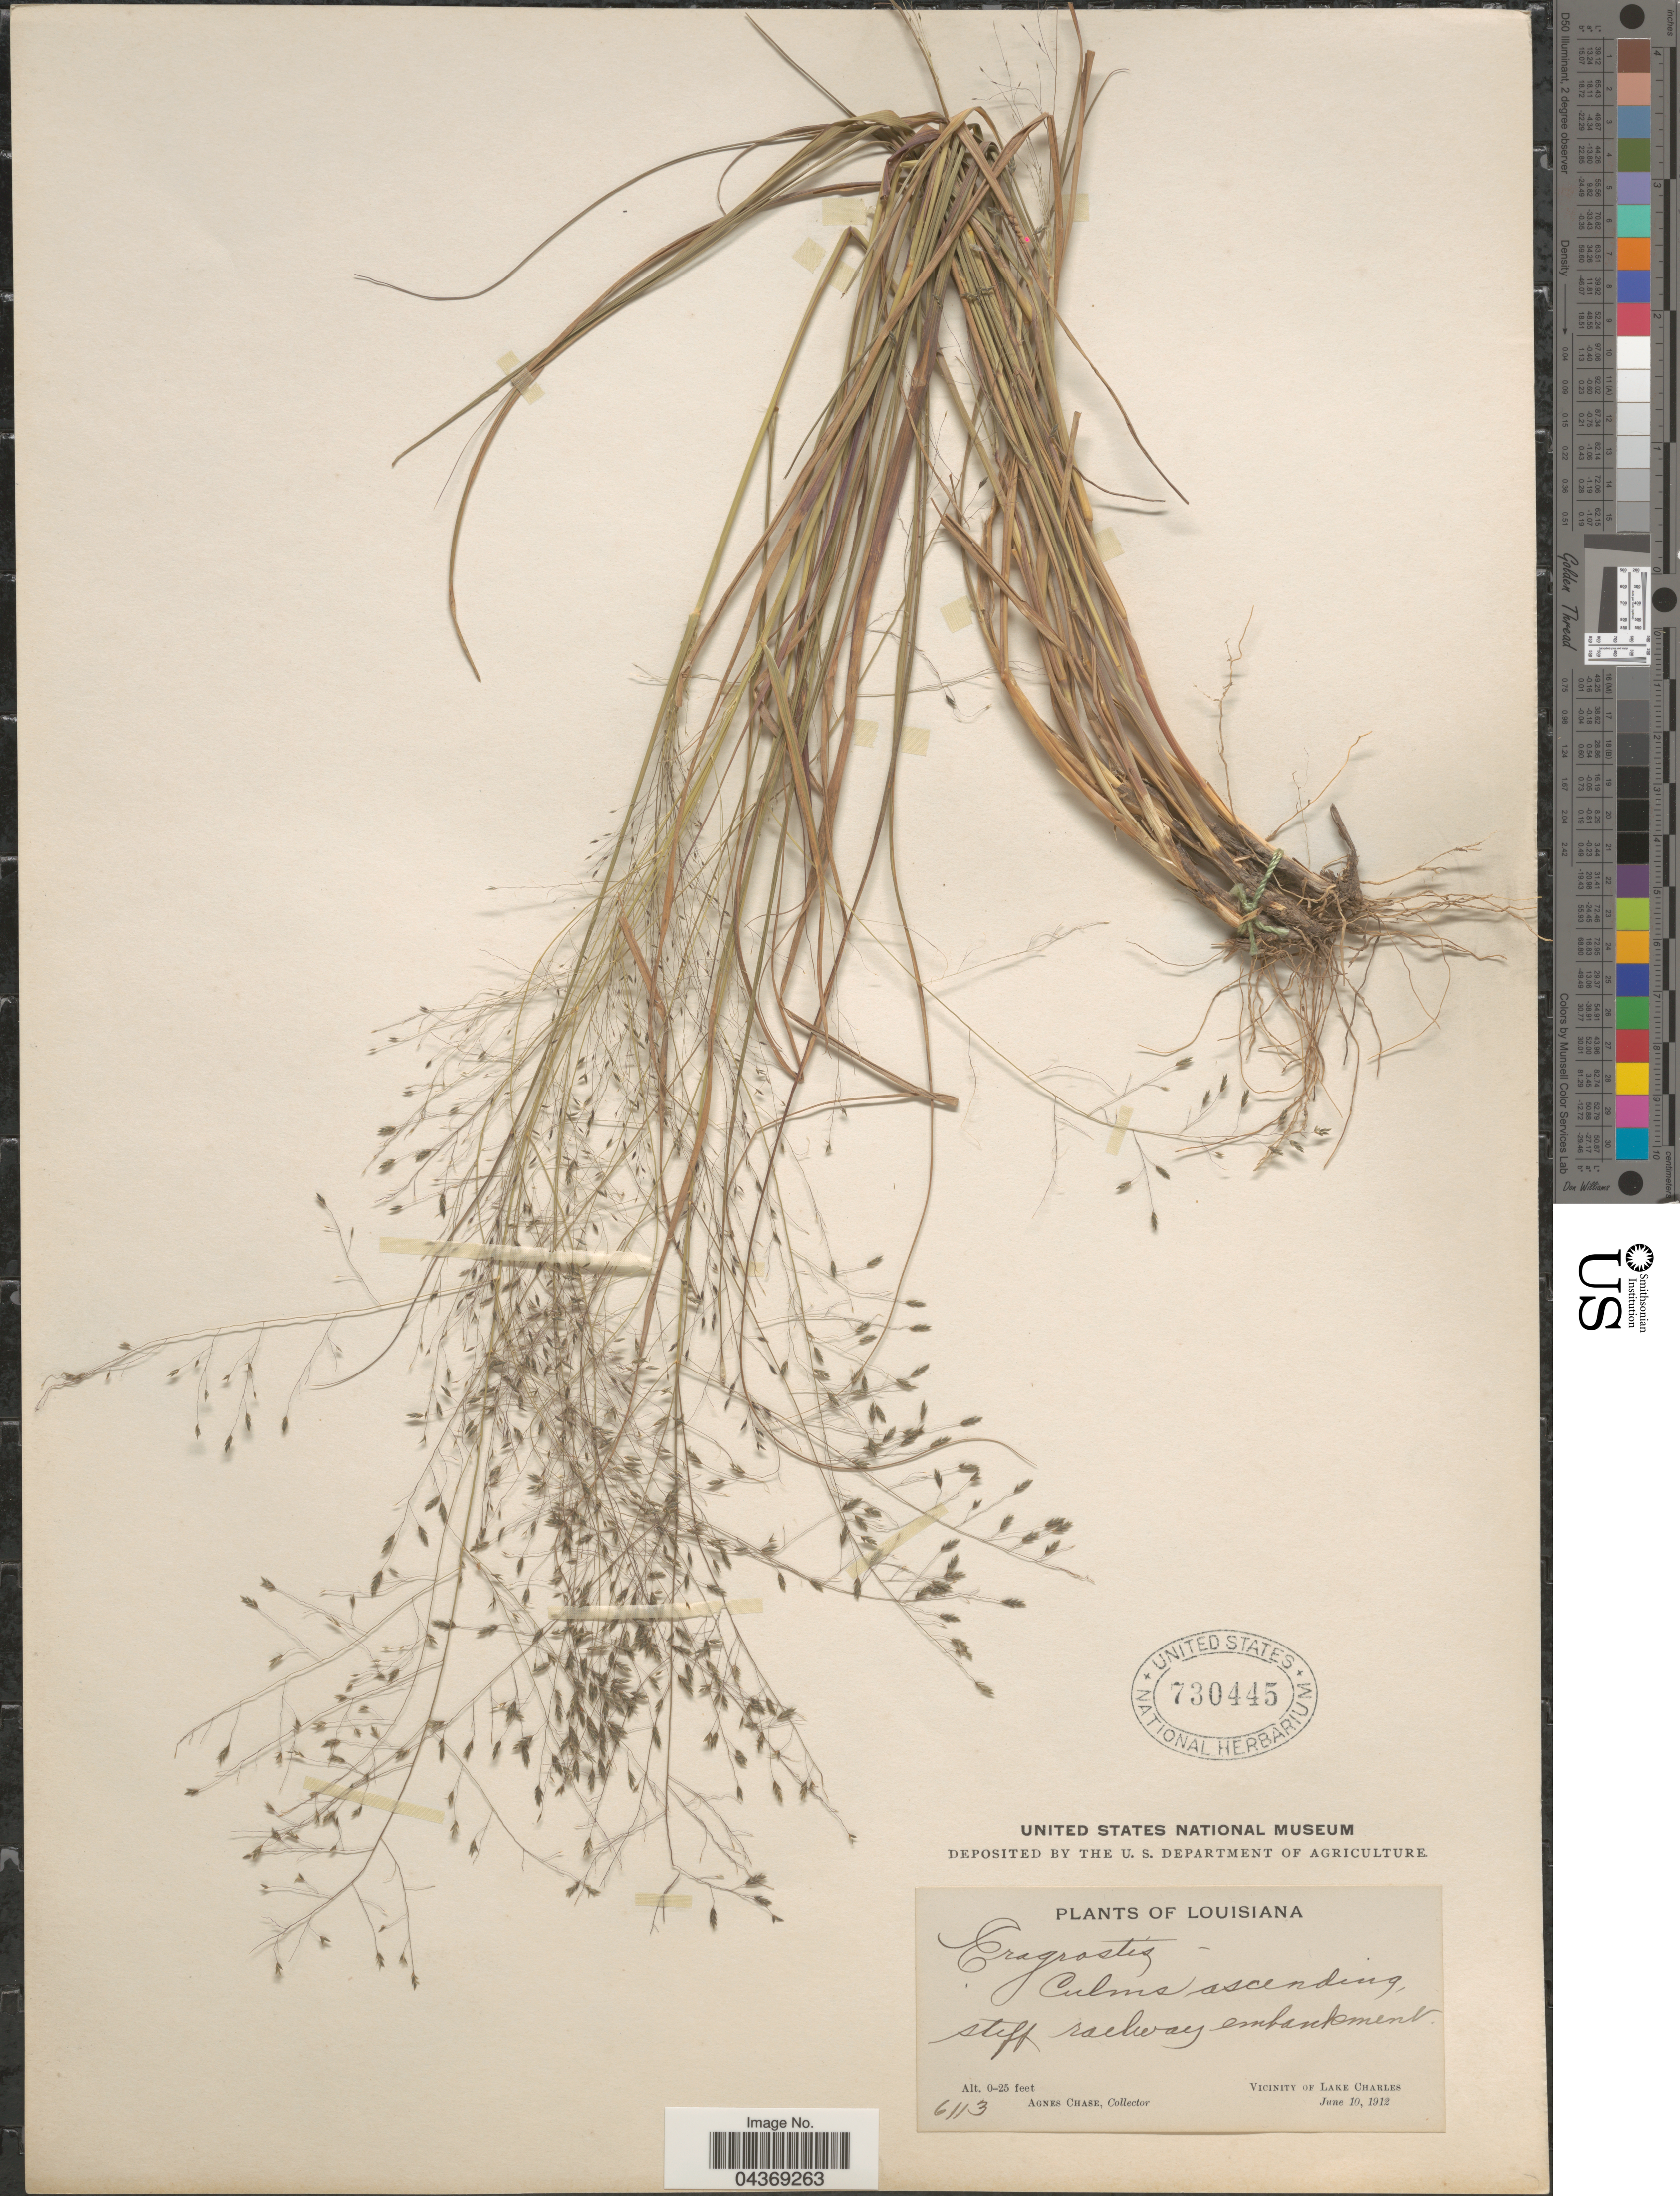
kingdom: Plantae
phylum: Tracheophyta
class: Liliopsida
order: Poales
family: Poaceae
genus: Eragrostis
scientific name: Eragrostis intermedia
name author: Hitchc.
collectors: A. Chase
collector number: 6113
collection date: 1912-06-10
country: United States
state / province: Louisiana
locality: Vicinity of Lake Charles.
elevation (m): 0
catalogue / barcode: US 730445